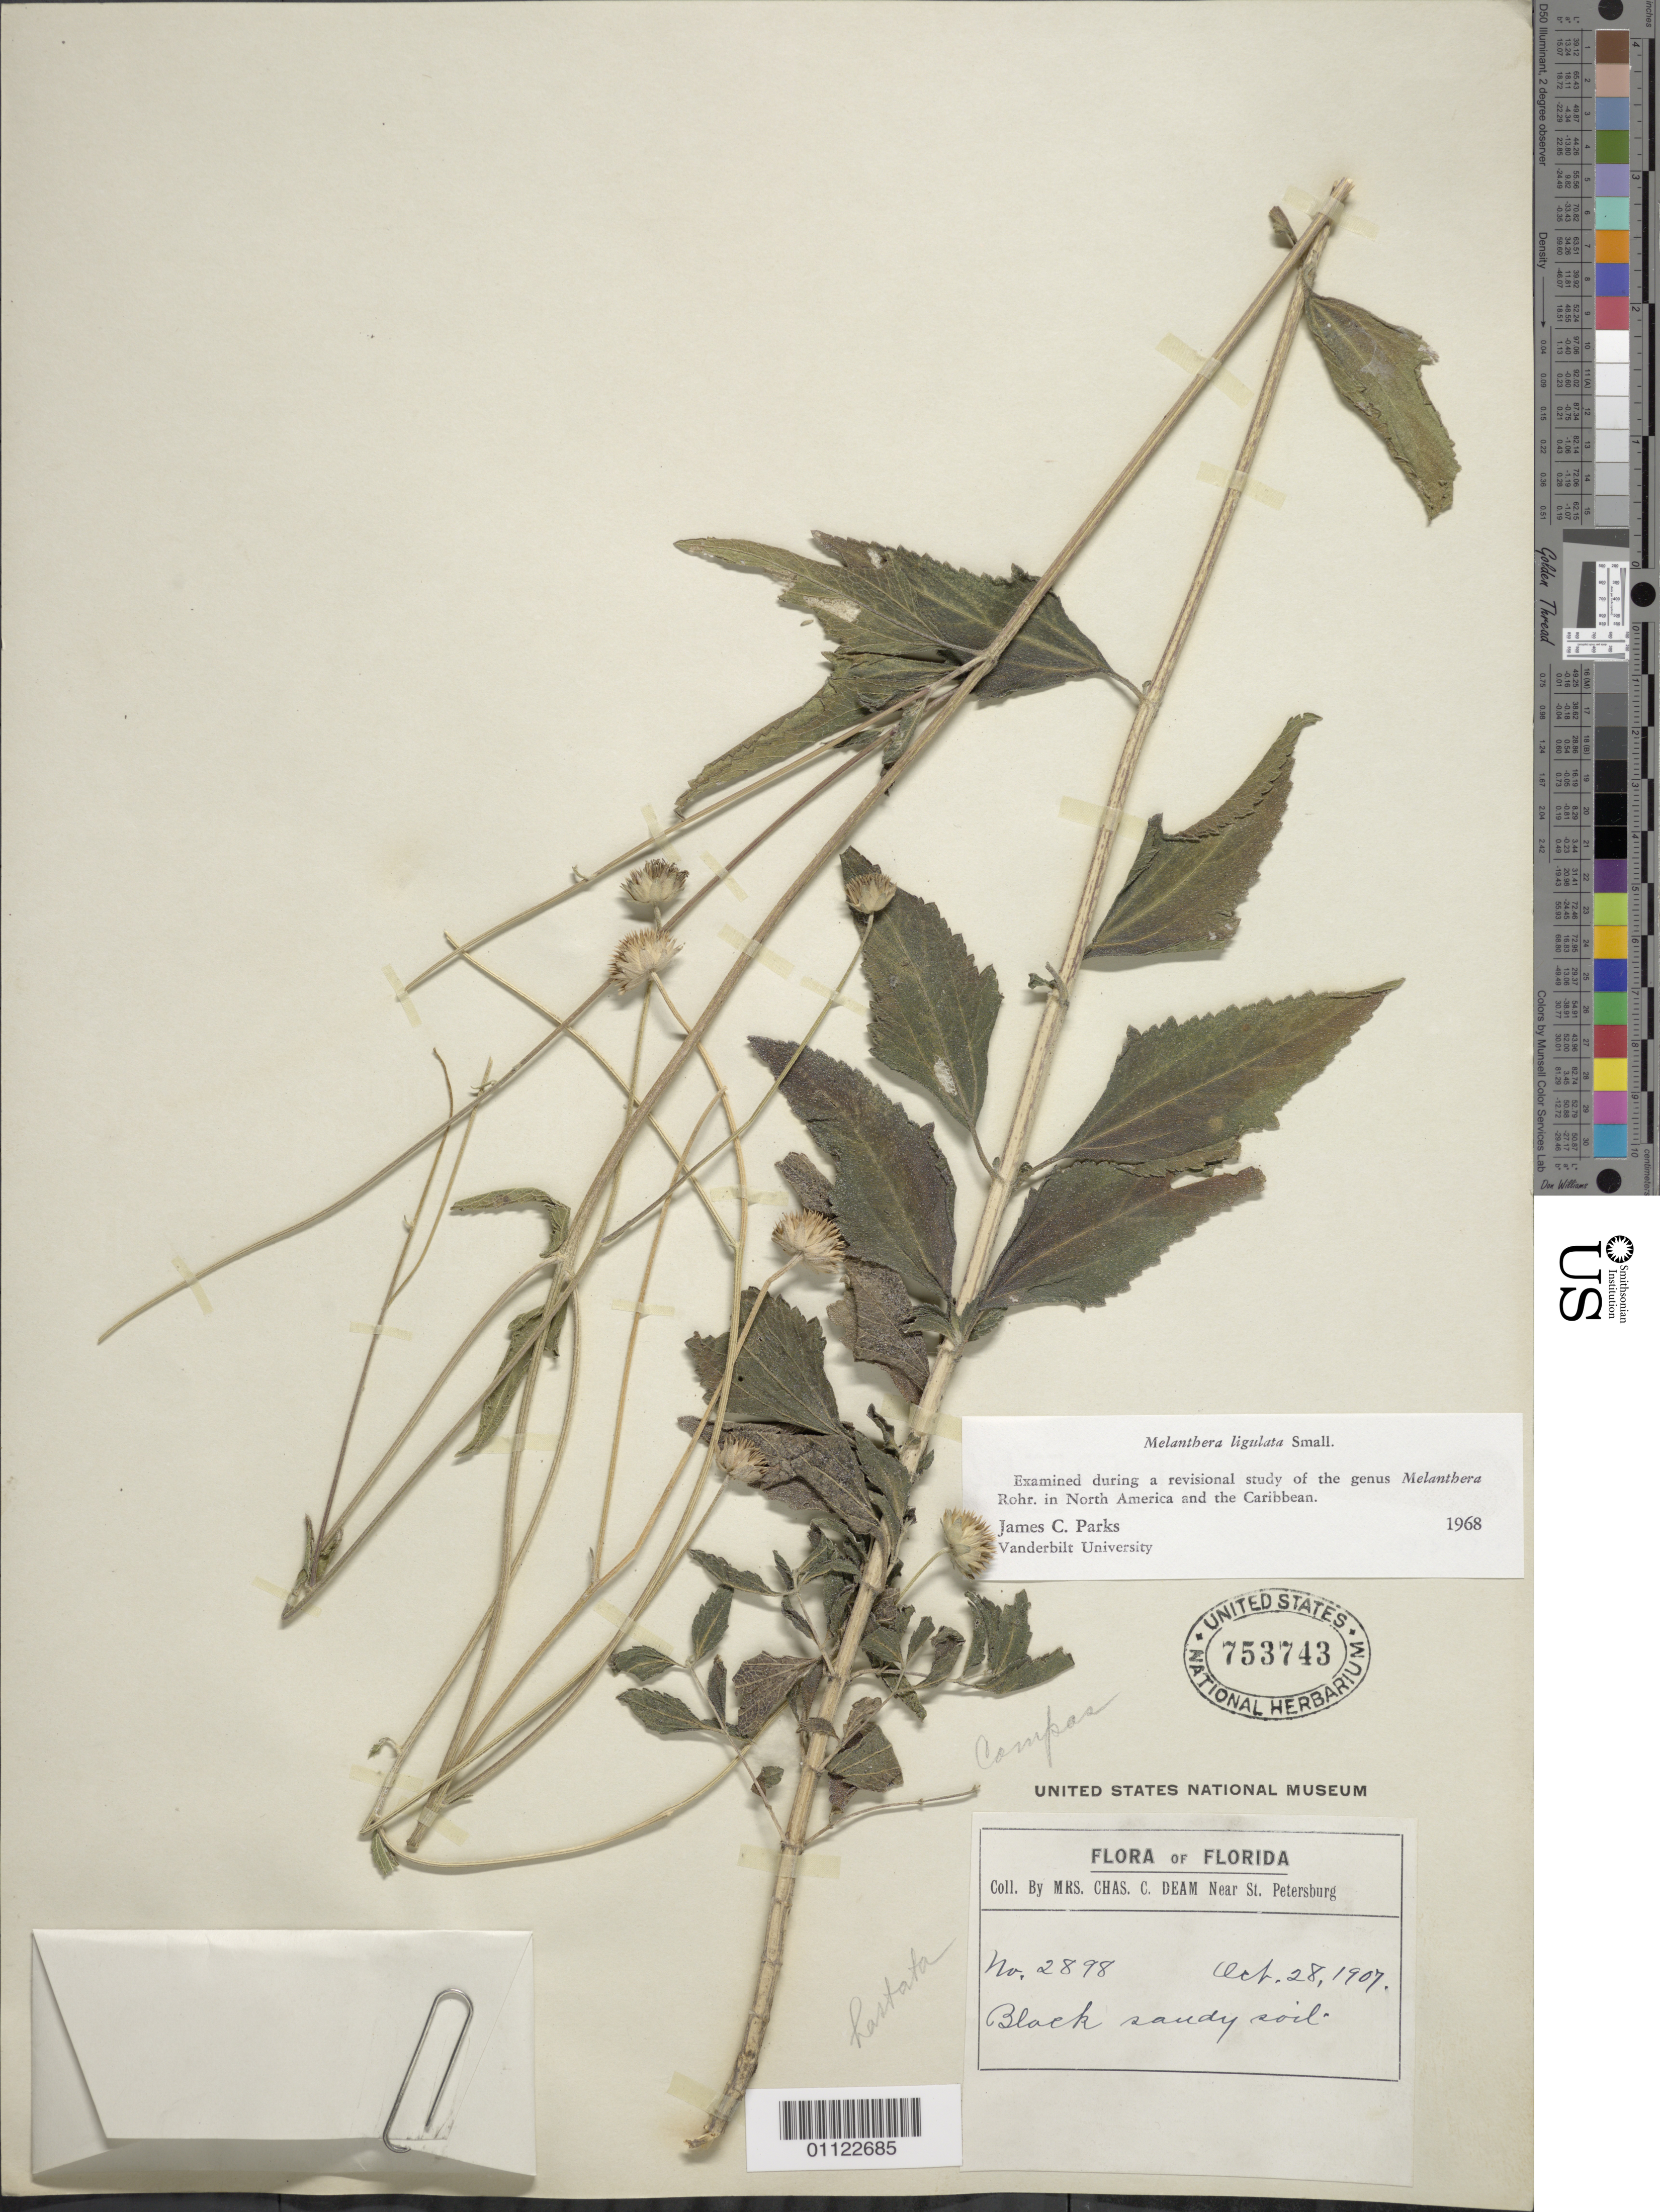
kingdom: Plantae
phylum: Tracheophyta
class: Magnoliopsida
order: Asterales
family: Asteraceae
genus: Melanthera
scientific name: Melanthera ligulata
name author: Small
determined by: Parks, J. C.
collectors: C. C. Deam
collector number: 2898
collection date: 1907-10-28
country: United States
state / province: Florida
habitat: Black sandy soil.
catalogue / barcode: US 753743